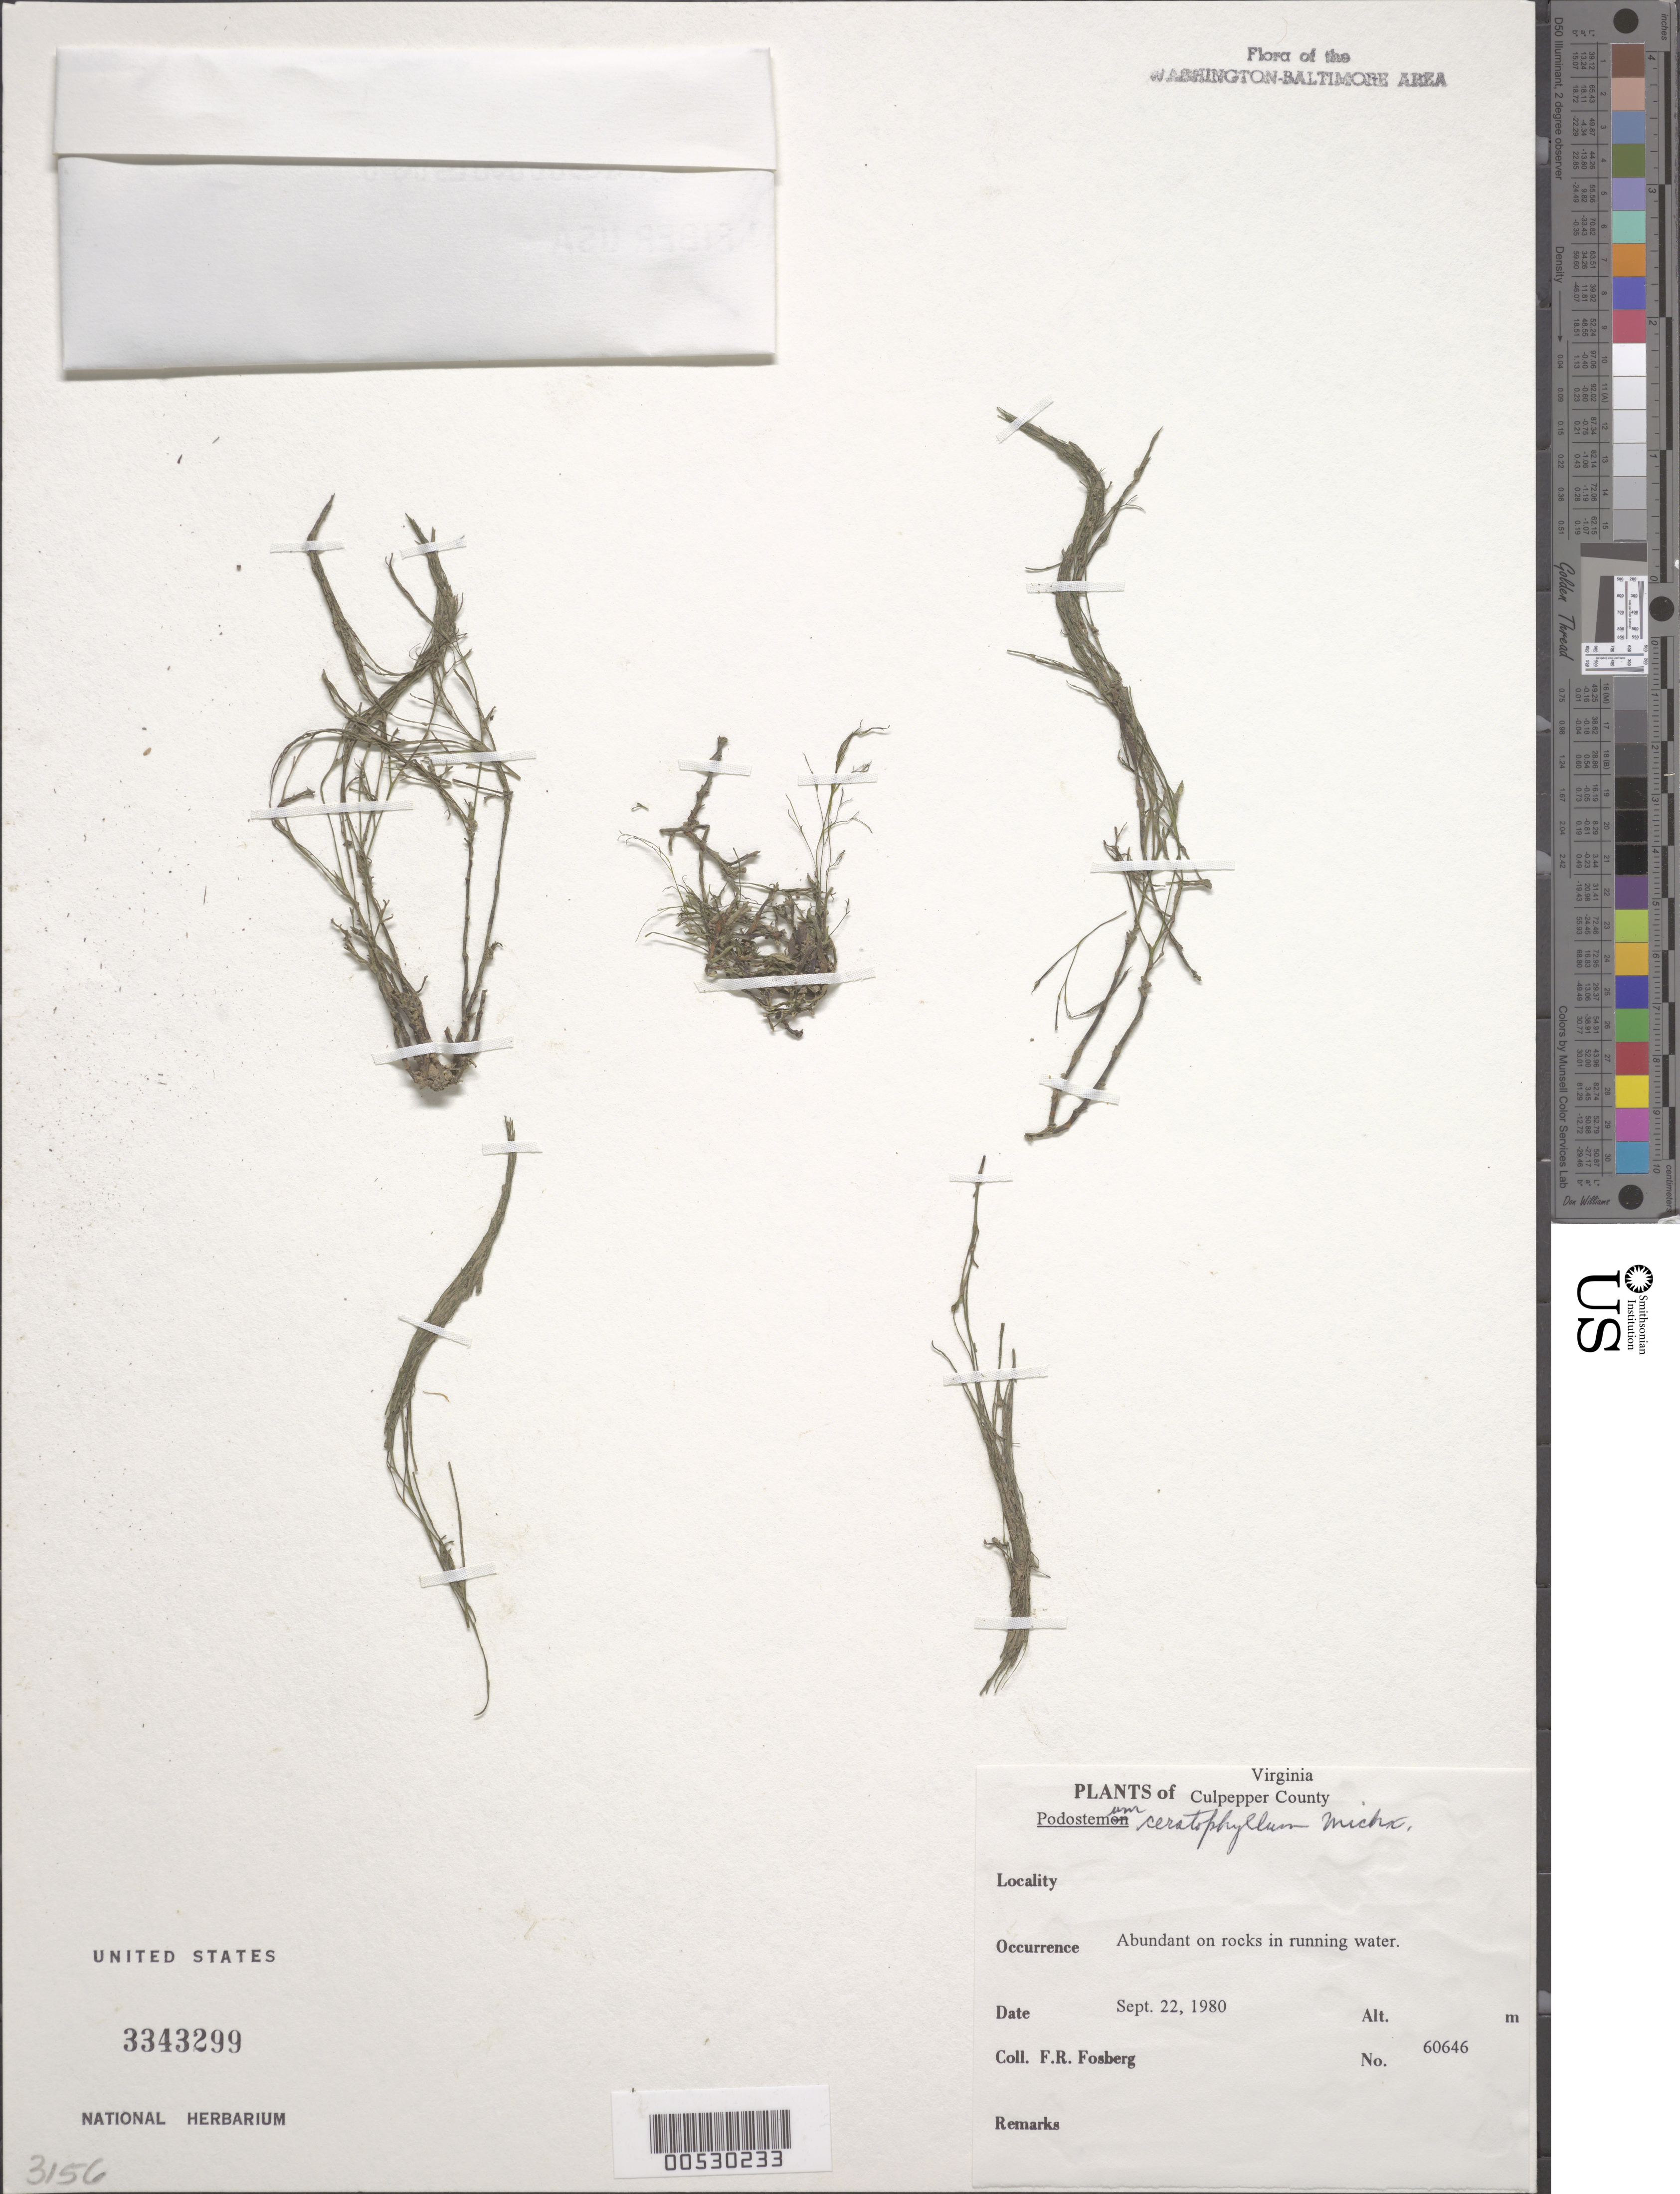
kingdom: Plantae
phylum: Tracheophyta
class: Magnoliopsida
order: Malpighiales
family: Podostemaceae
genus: Podostemum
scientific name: Podostemum ceratophylllum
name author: Michx.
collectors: F. R. Fosberg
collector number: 60646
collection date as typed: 22 Sep 1980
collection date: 1980-09-22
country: United States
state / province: Virginia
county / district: Culpeper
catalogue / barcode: US 3343299